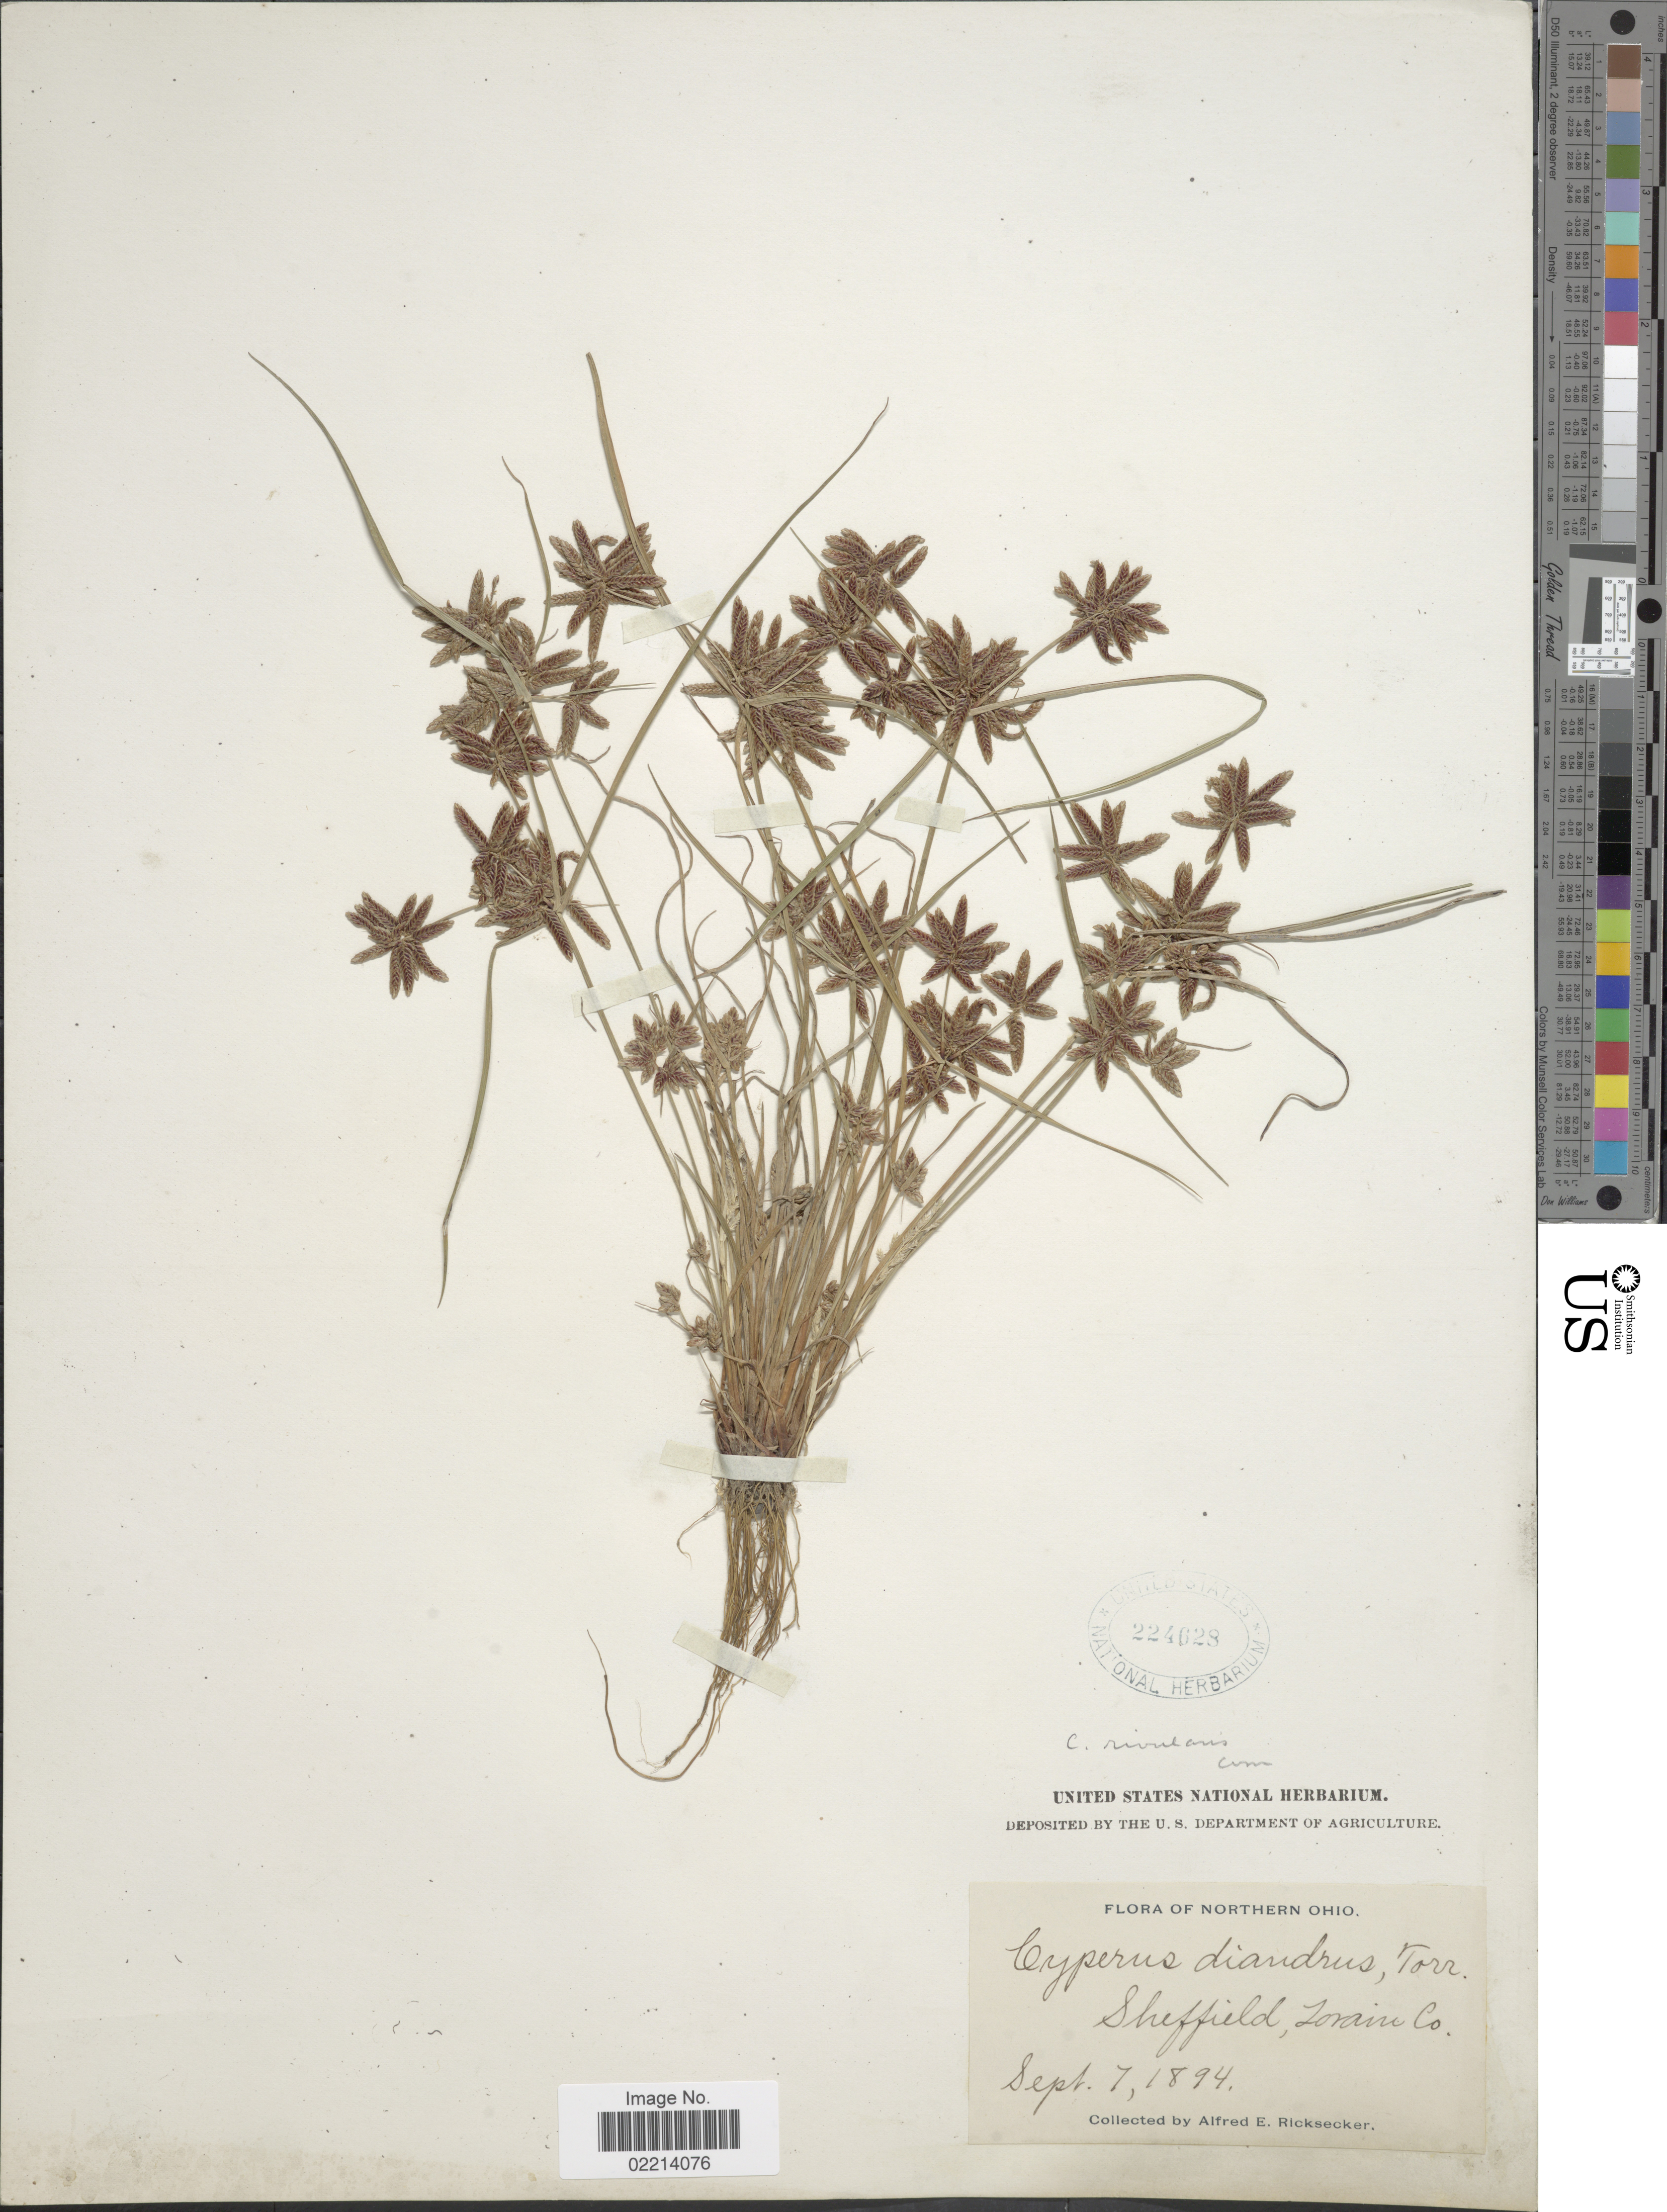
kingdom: Plantae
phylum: Tracheophyta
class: Liliopsida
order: Poales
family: Cyperaceae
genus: Cyperus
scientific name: Cyperus bipartitus Torr.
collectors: A. E. Ricksecker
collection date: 1894-09-07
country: United States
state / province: Ohio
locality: Northern Ohio. Sheffield, Lorain Co.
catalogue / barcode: US 224028